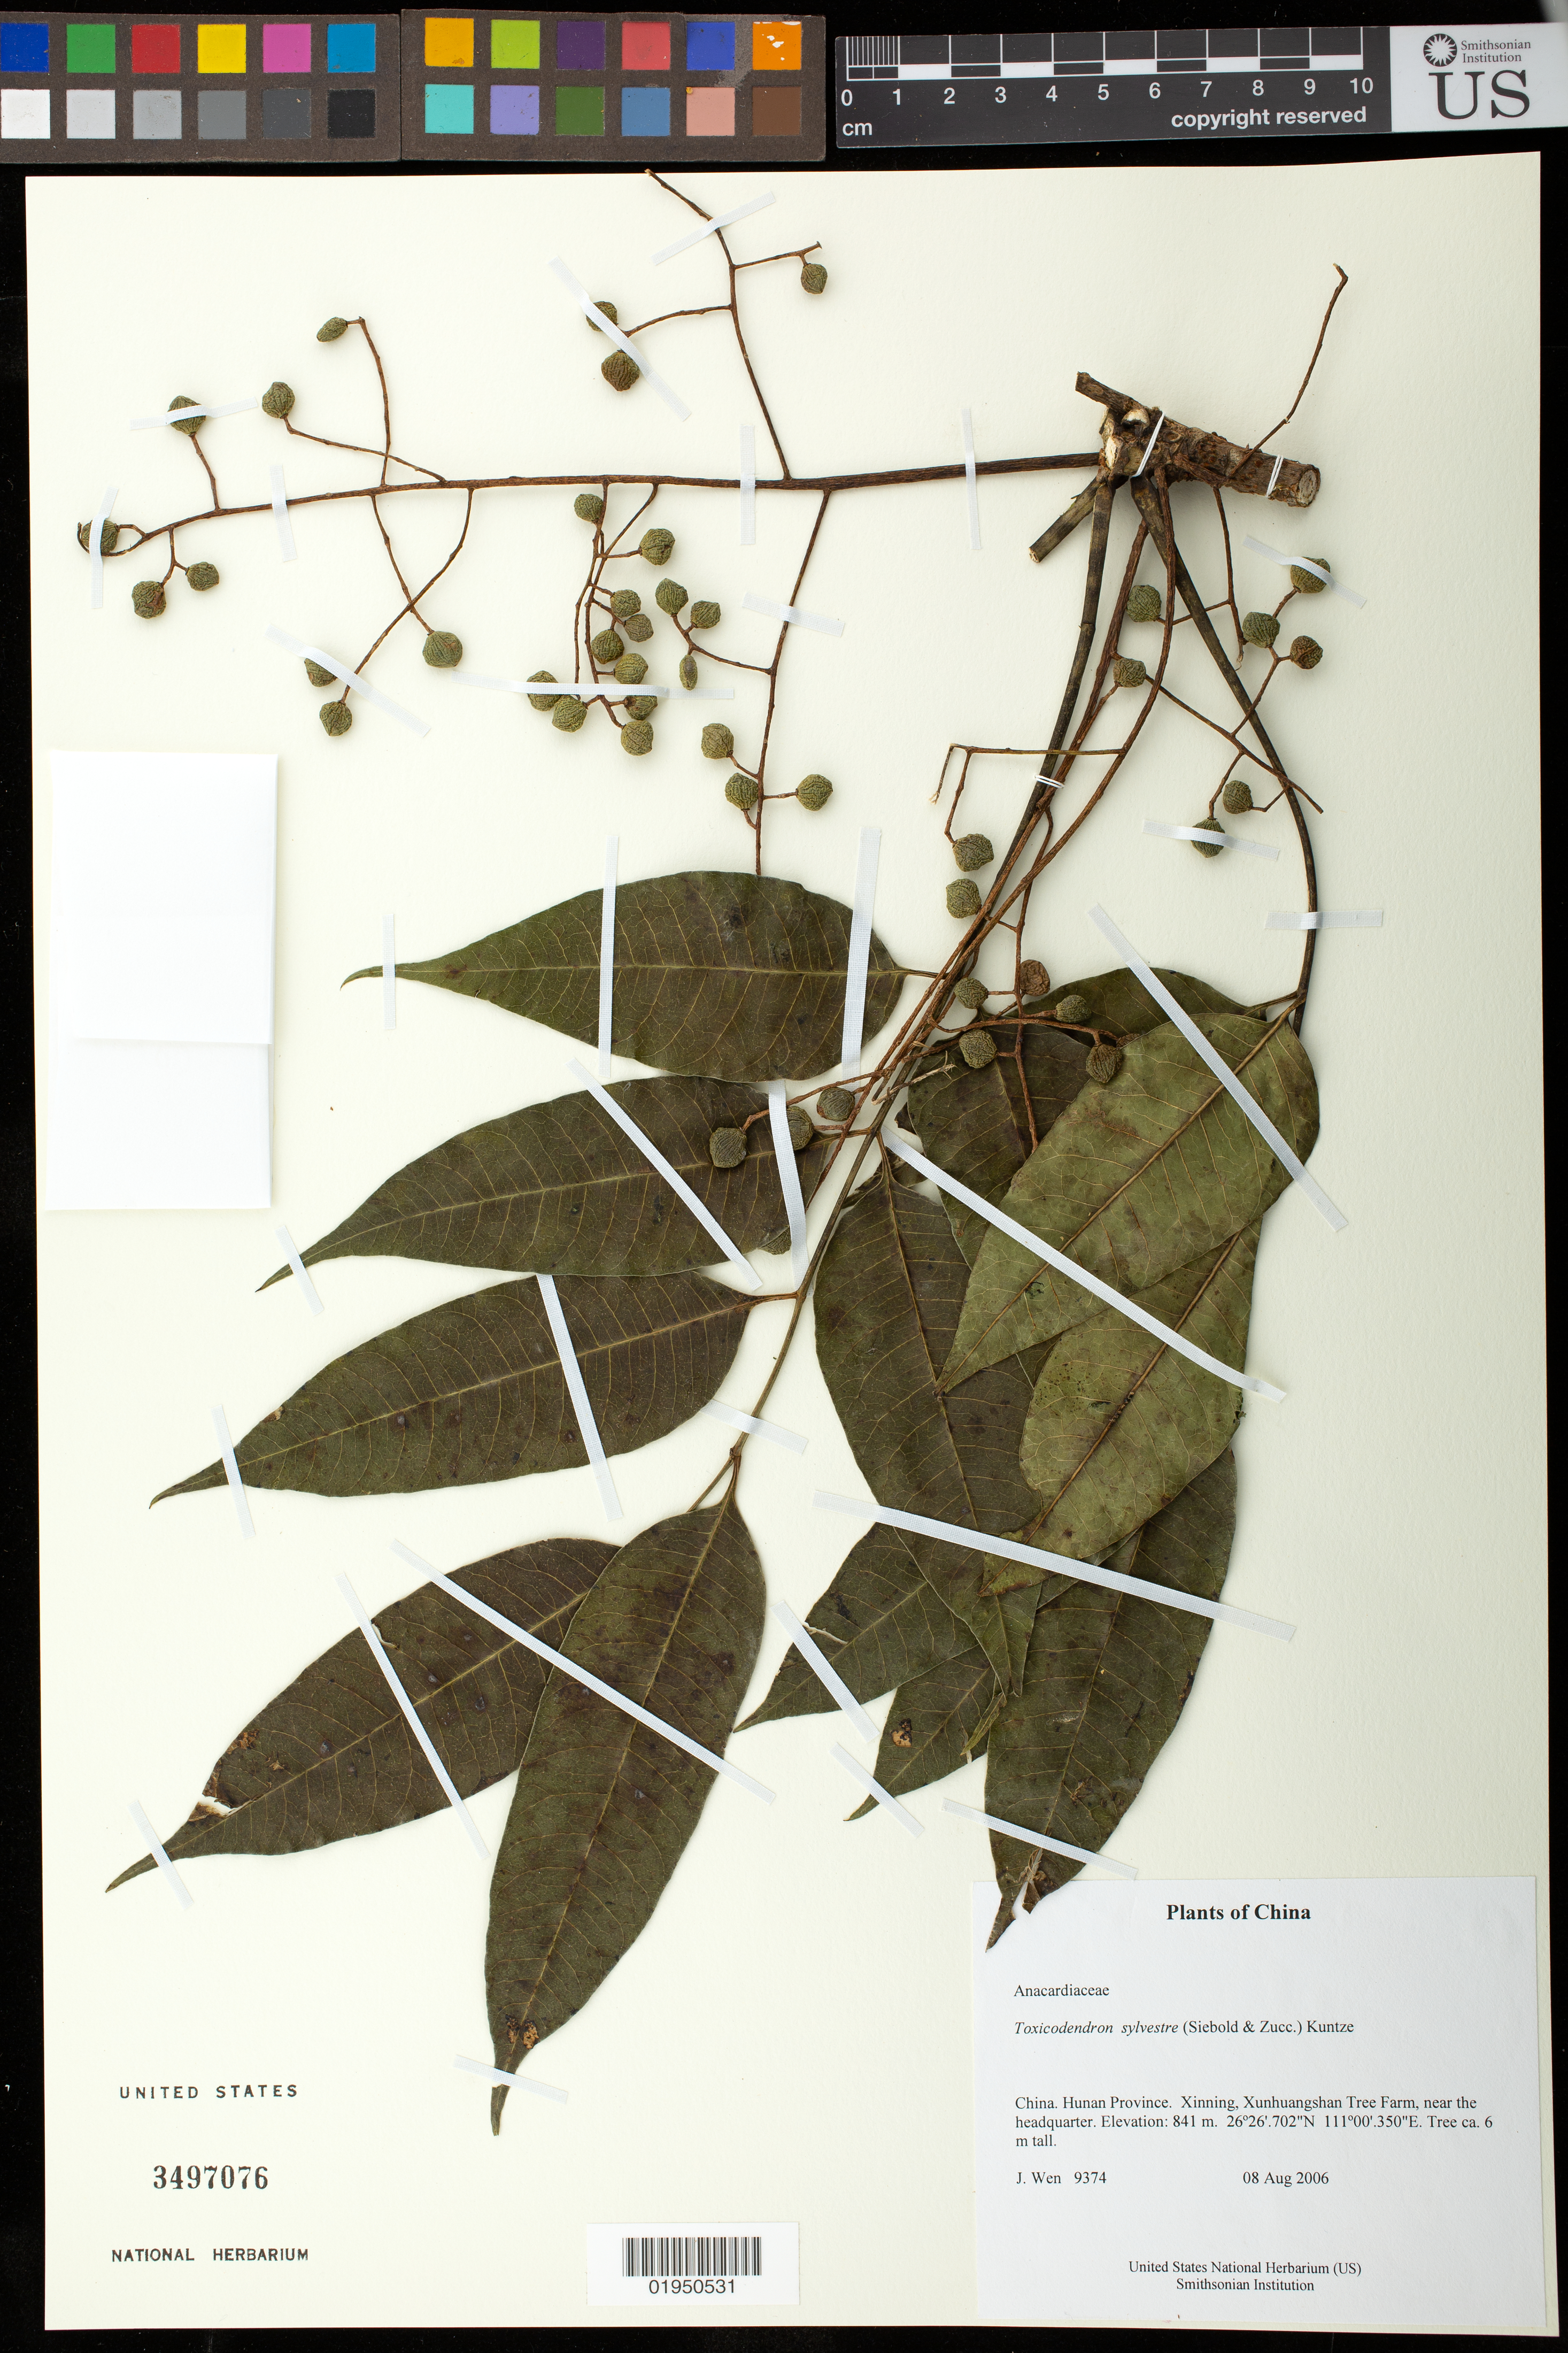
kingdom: Plantae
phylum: Tracheophyta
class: Magnoliopsida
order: Sapindales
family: Anacardiaceae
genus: Toxicodendron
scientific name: Toxicodendron sylvestre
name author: (Siebold & Zucc.) Kuntze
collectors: J. Wen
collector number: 9374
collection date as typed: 08 Aug 2006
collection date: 2006-08-08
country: China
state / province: Hunan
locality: Xinning, Xunhuangshan Tree Farm, near the headquarter.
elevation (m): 841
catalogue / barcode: US 3497076